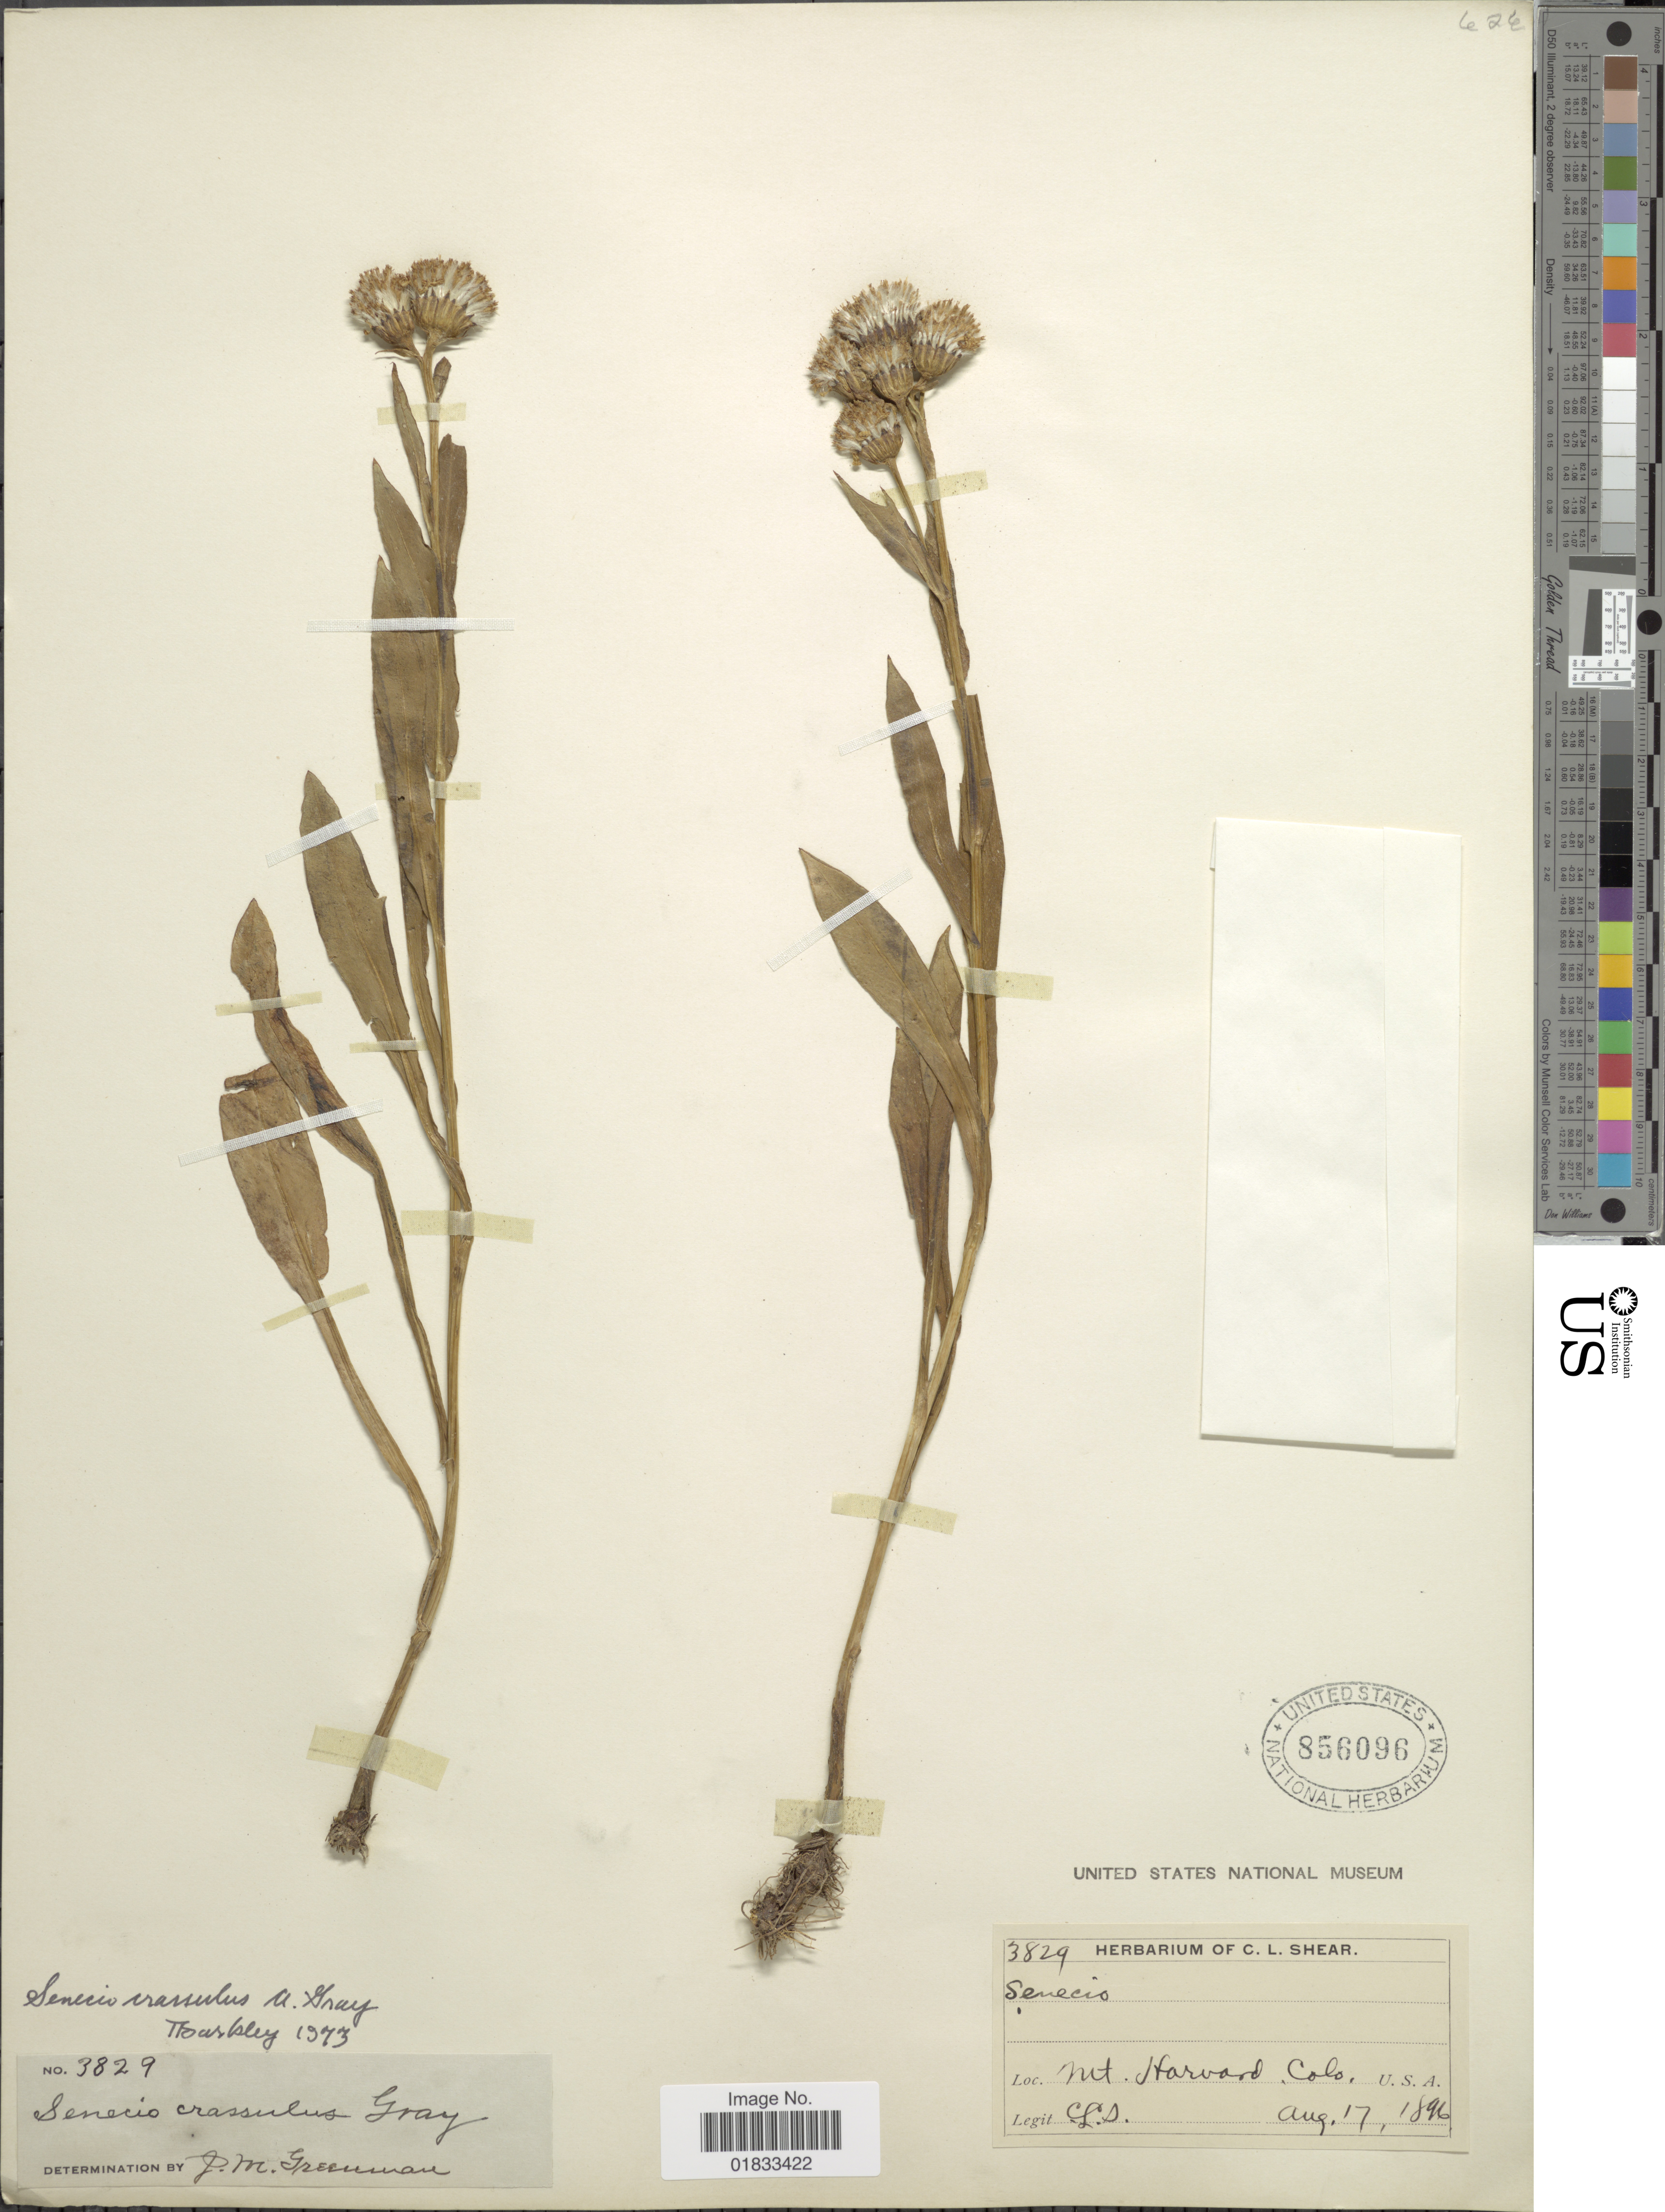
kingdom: Plantae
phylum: Tracheophyta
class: Magnoliopsida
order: Asterales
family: Asteraceae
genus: Senecio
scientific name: Senecio crassulus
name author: A. Gray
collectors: C. L. Shear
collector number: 3829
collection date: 1896-08-17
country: United States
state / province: Colorado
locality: Mt. Harvard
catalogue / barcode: US 856096